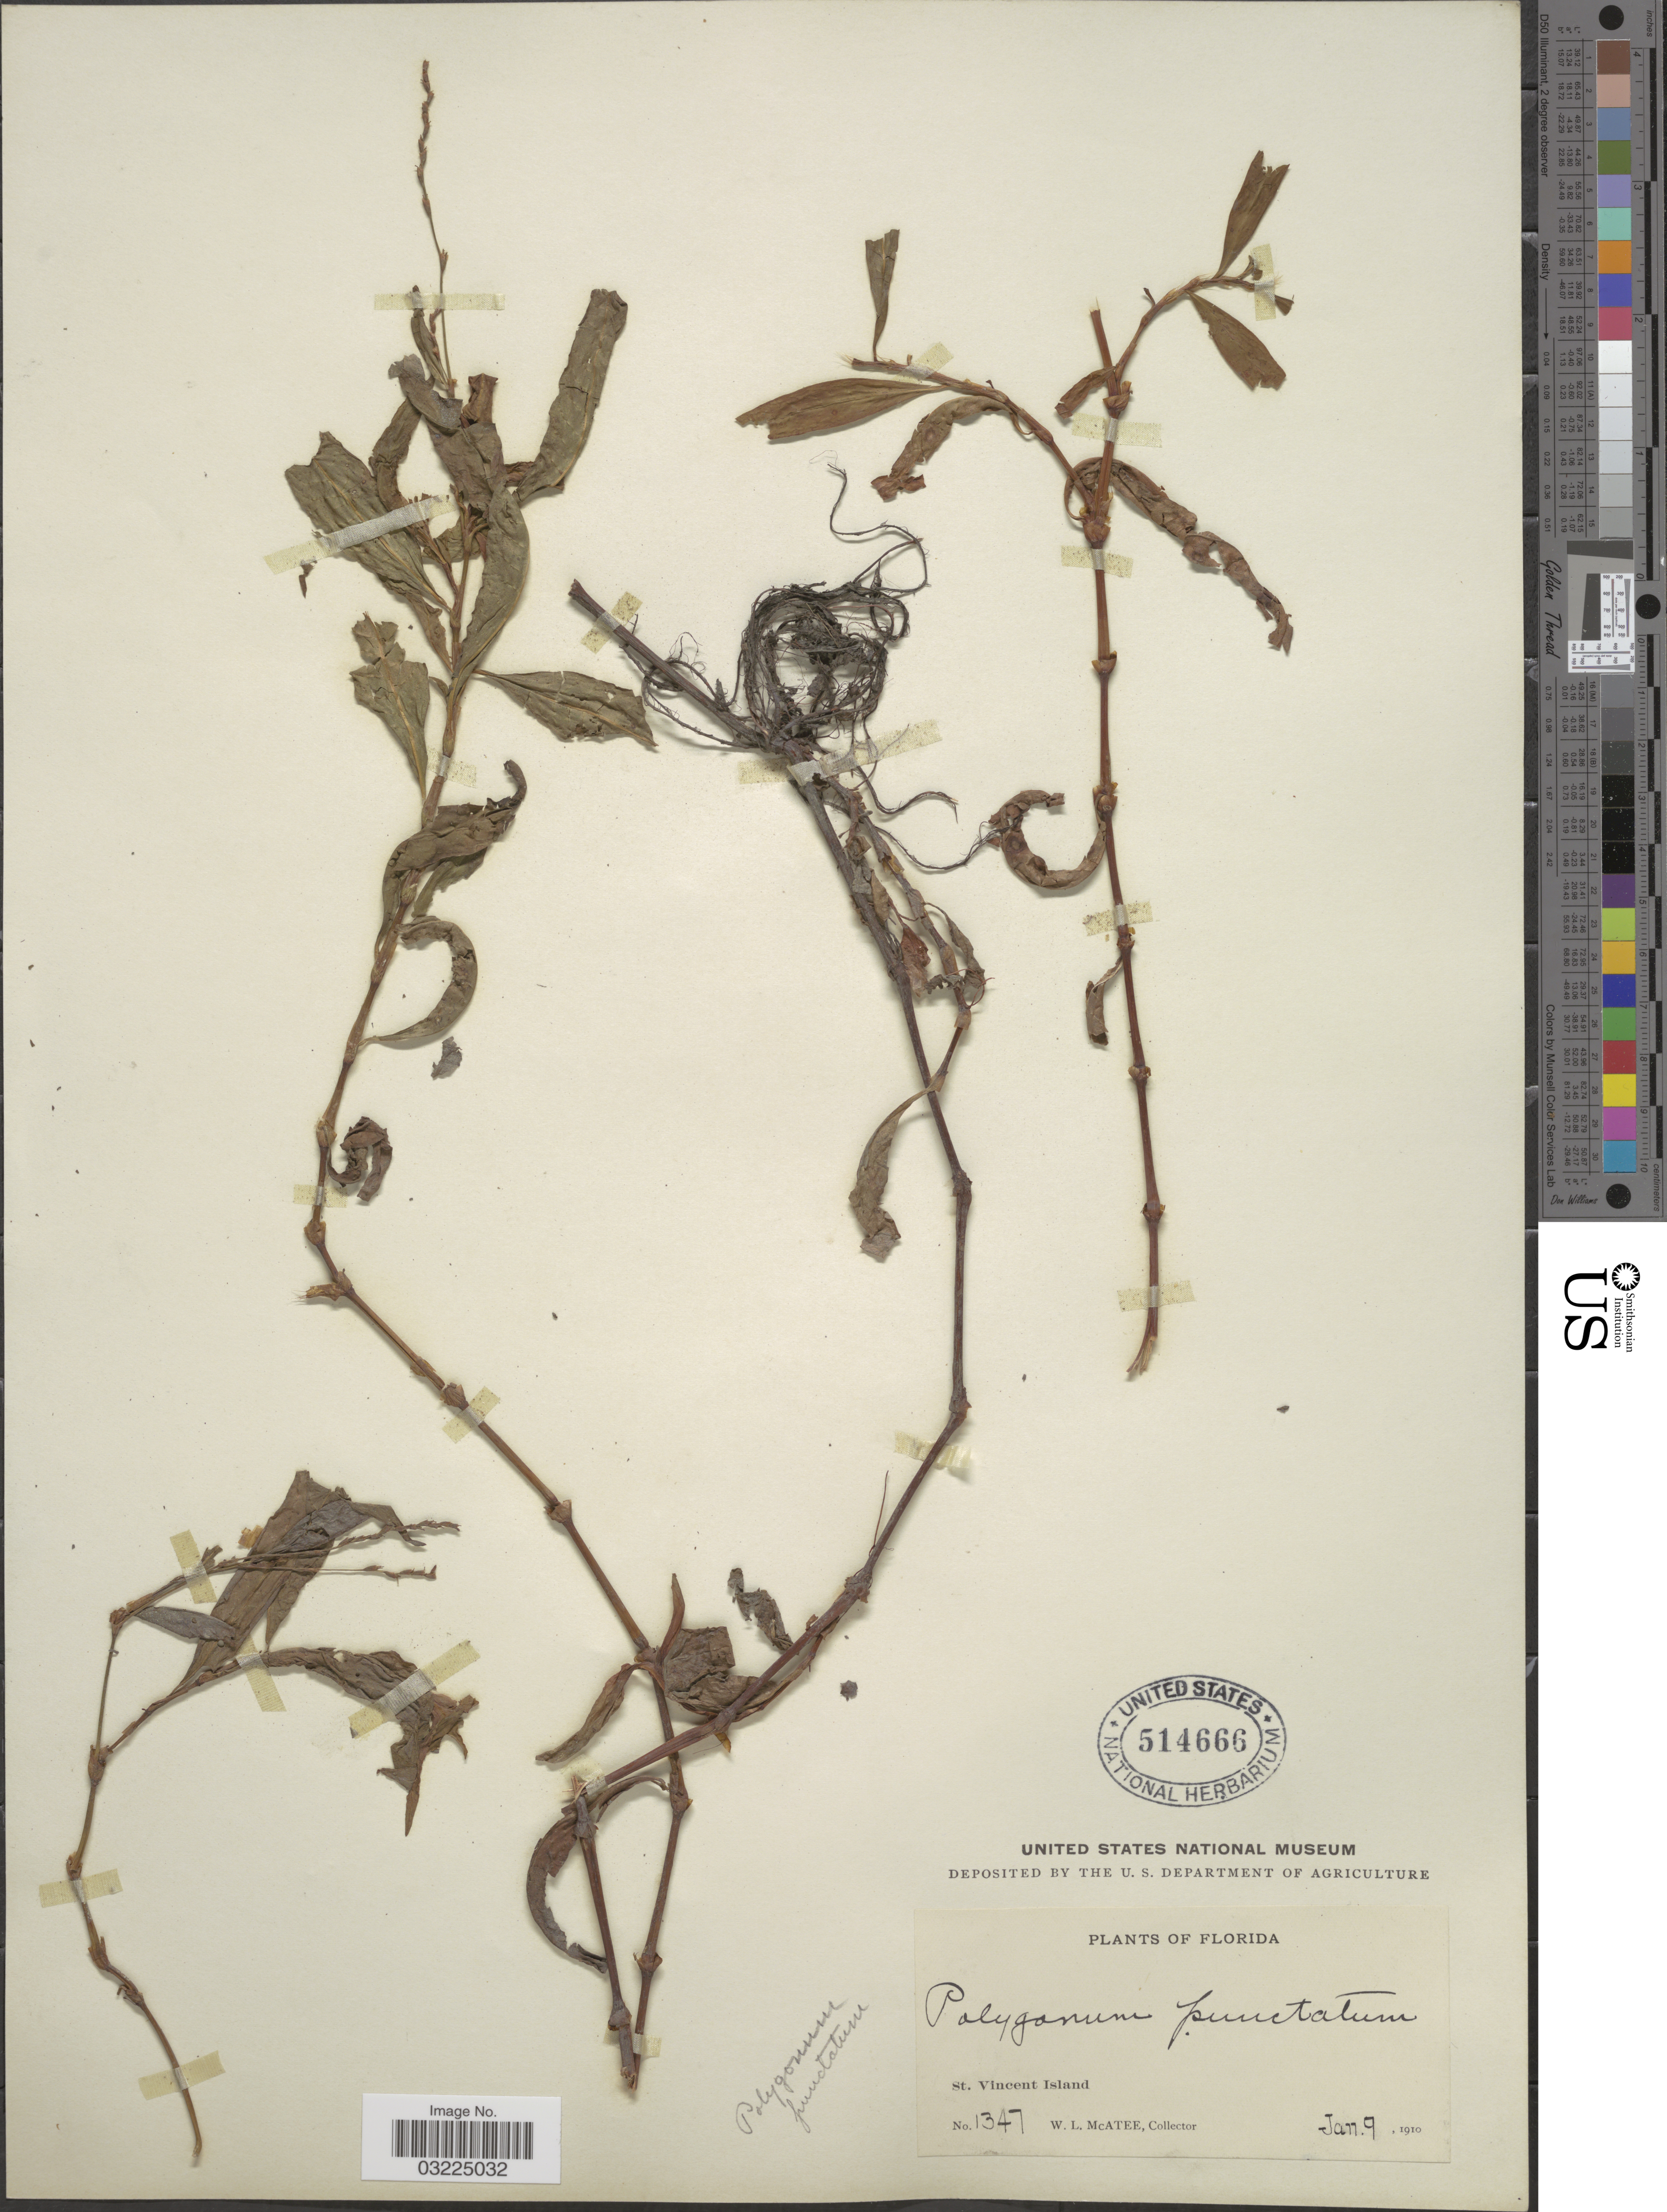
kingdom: Plantae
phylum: Tracheophyta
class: Magnoliopsida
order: Caryophyllales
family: Polygonaceae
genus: Persicaria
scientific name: Persicaria punctata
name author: (Elliott) Small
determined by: Atha, D. E.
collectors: W. McAtee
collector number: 1347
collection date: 1910-01-09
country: United States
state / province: Florida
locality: St. Vincent Island.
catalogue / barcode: US 514666